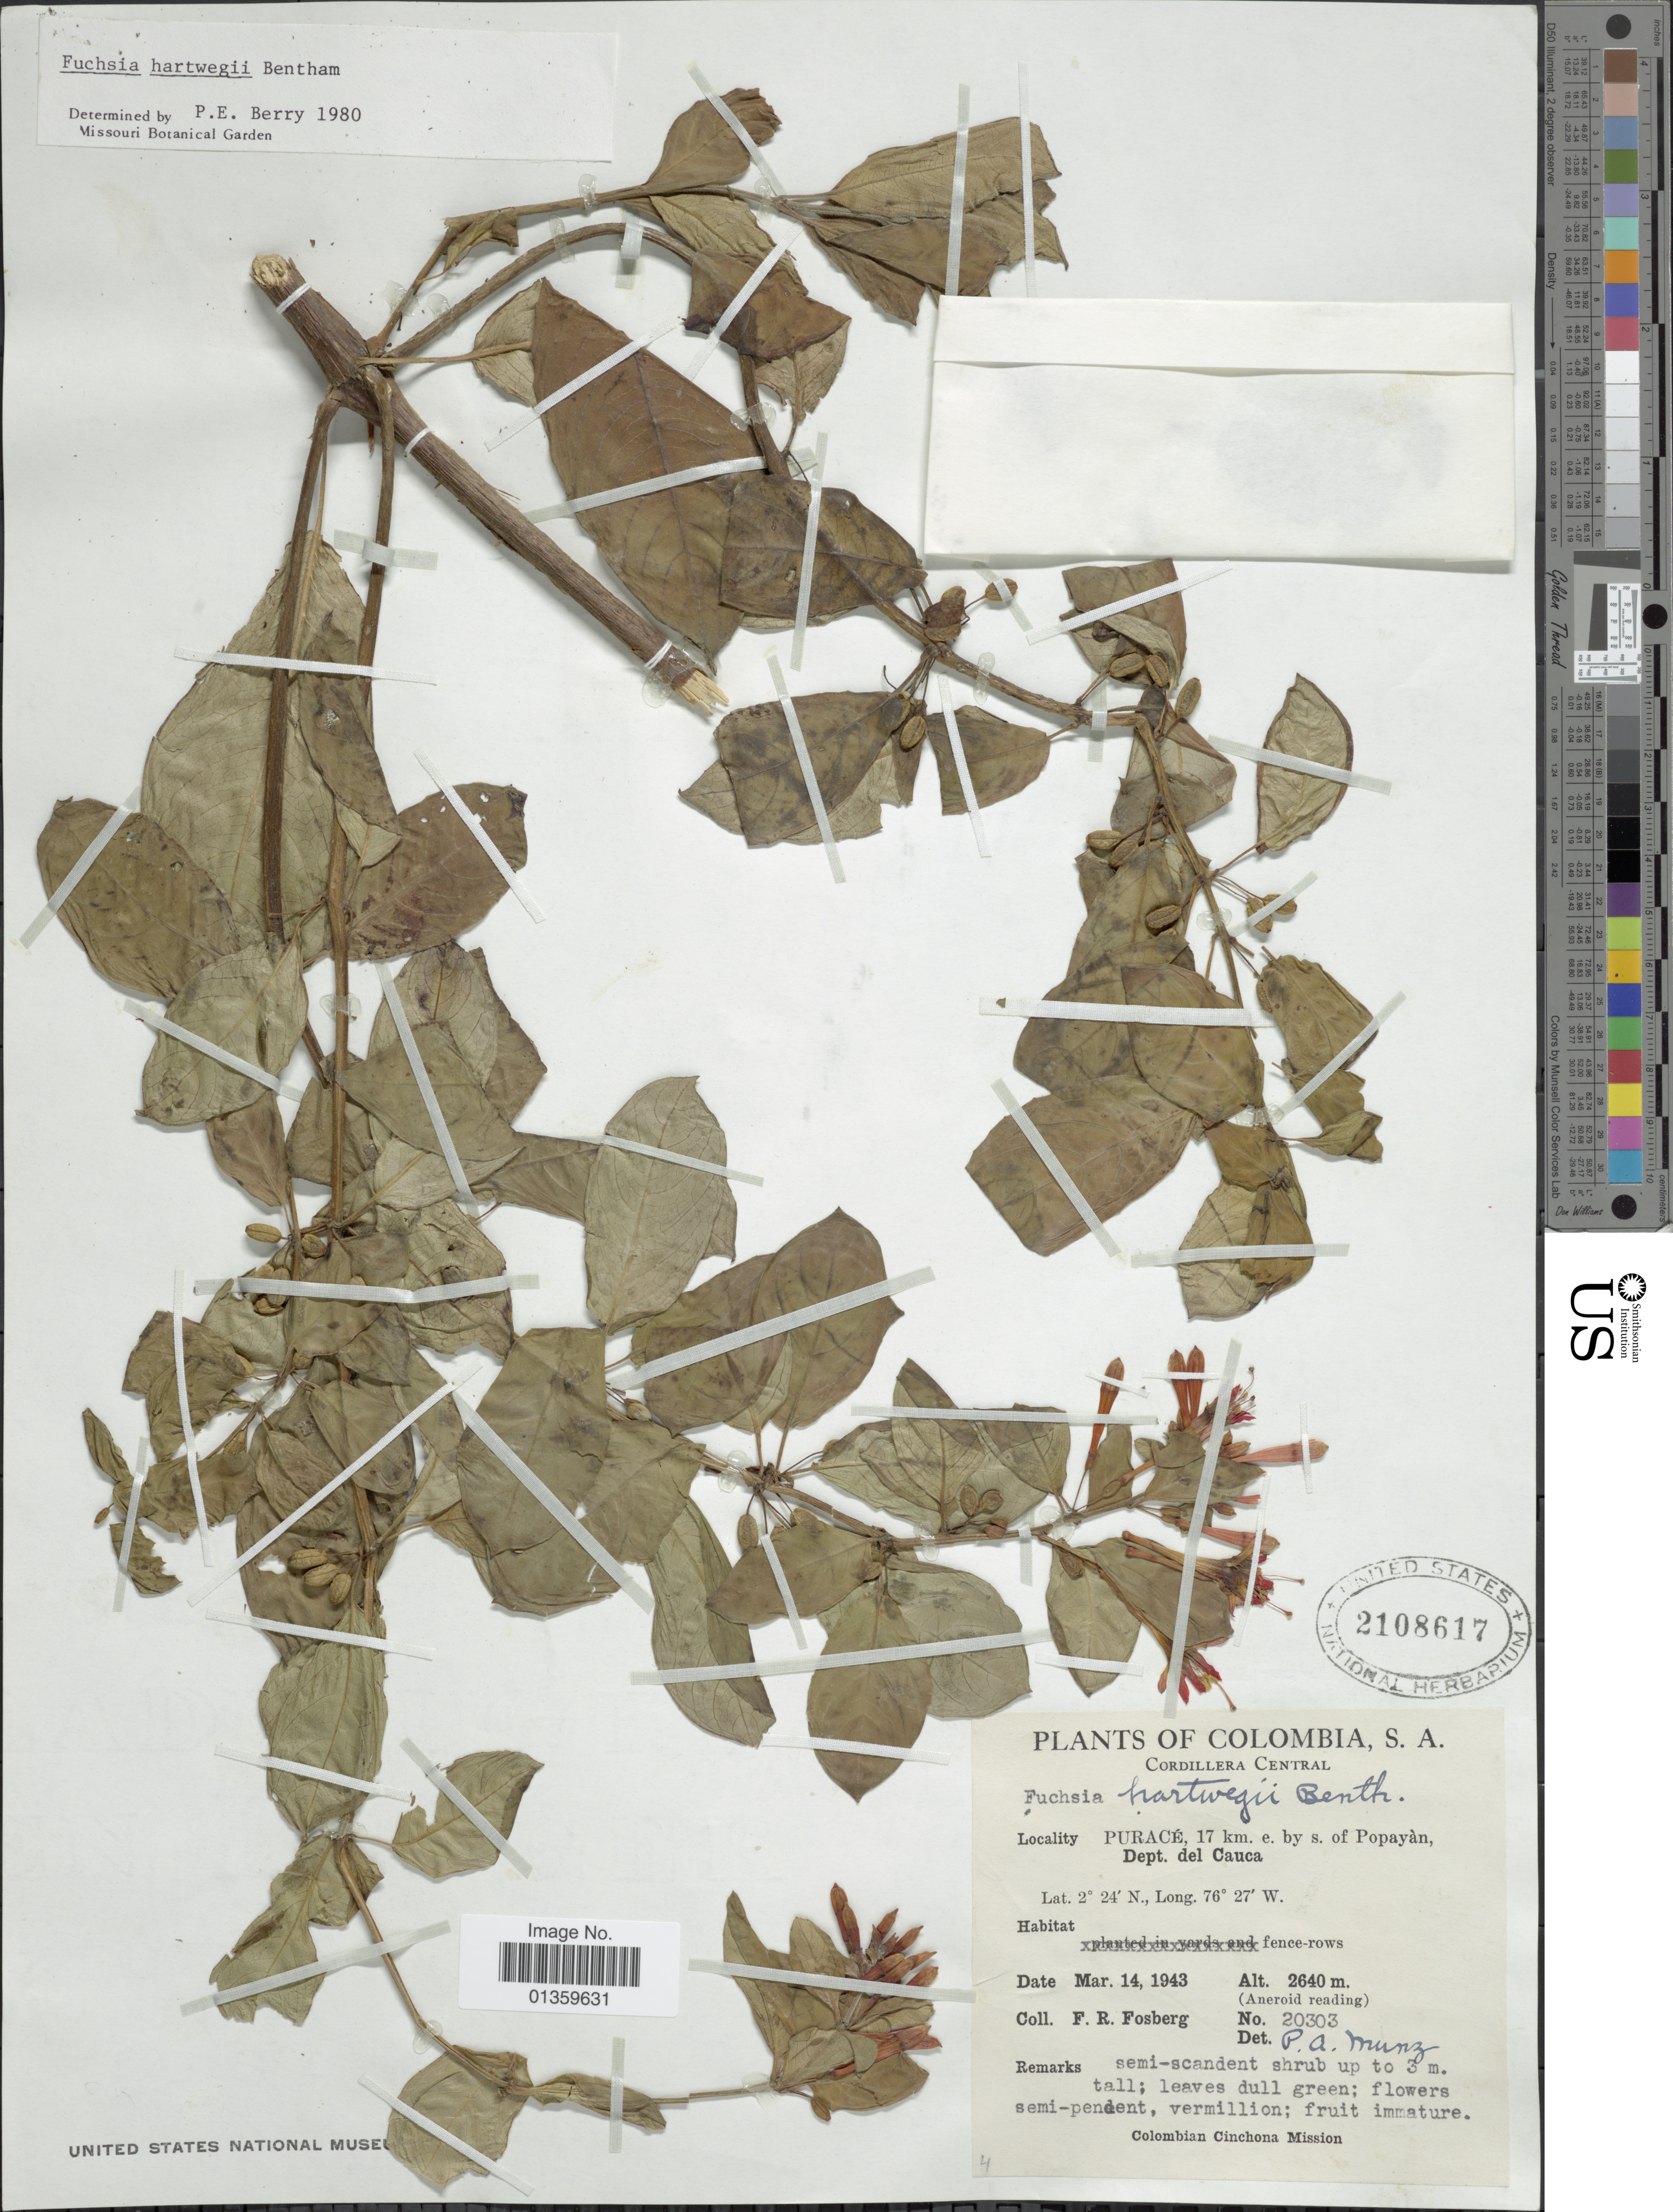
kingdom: Plantae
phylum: Tracheophyta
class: Magnoliopsida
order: Myrtales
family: Onagraceae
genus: Fuchsia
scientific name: Fuchsia hartwegii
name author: Benth.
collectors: F. R. Fosberg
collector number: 20303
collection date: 1943-03-14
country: Colombia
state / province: Cauca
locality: Cordillera Central, Puracé, 17 km. e. by s. of Popayán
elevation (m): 2640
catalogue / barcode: US 2108617